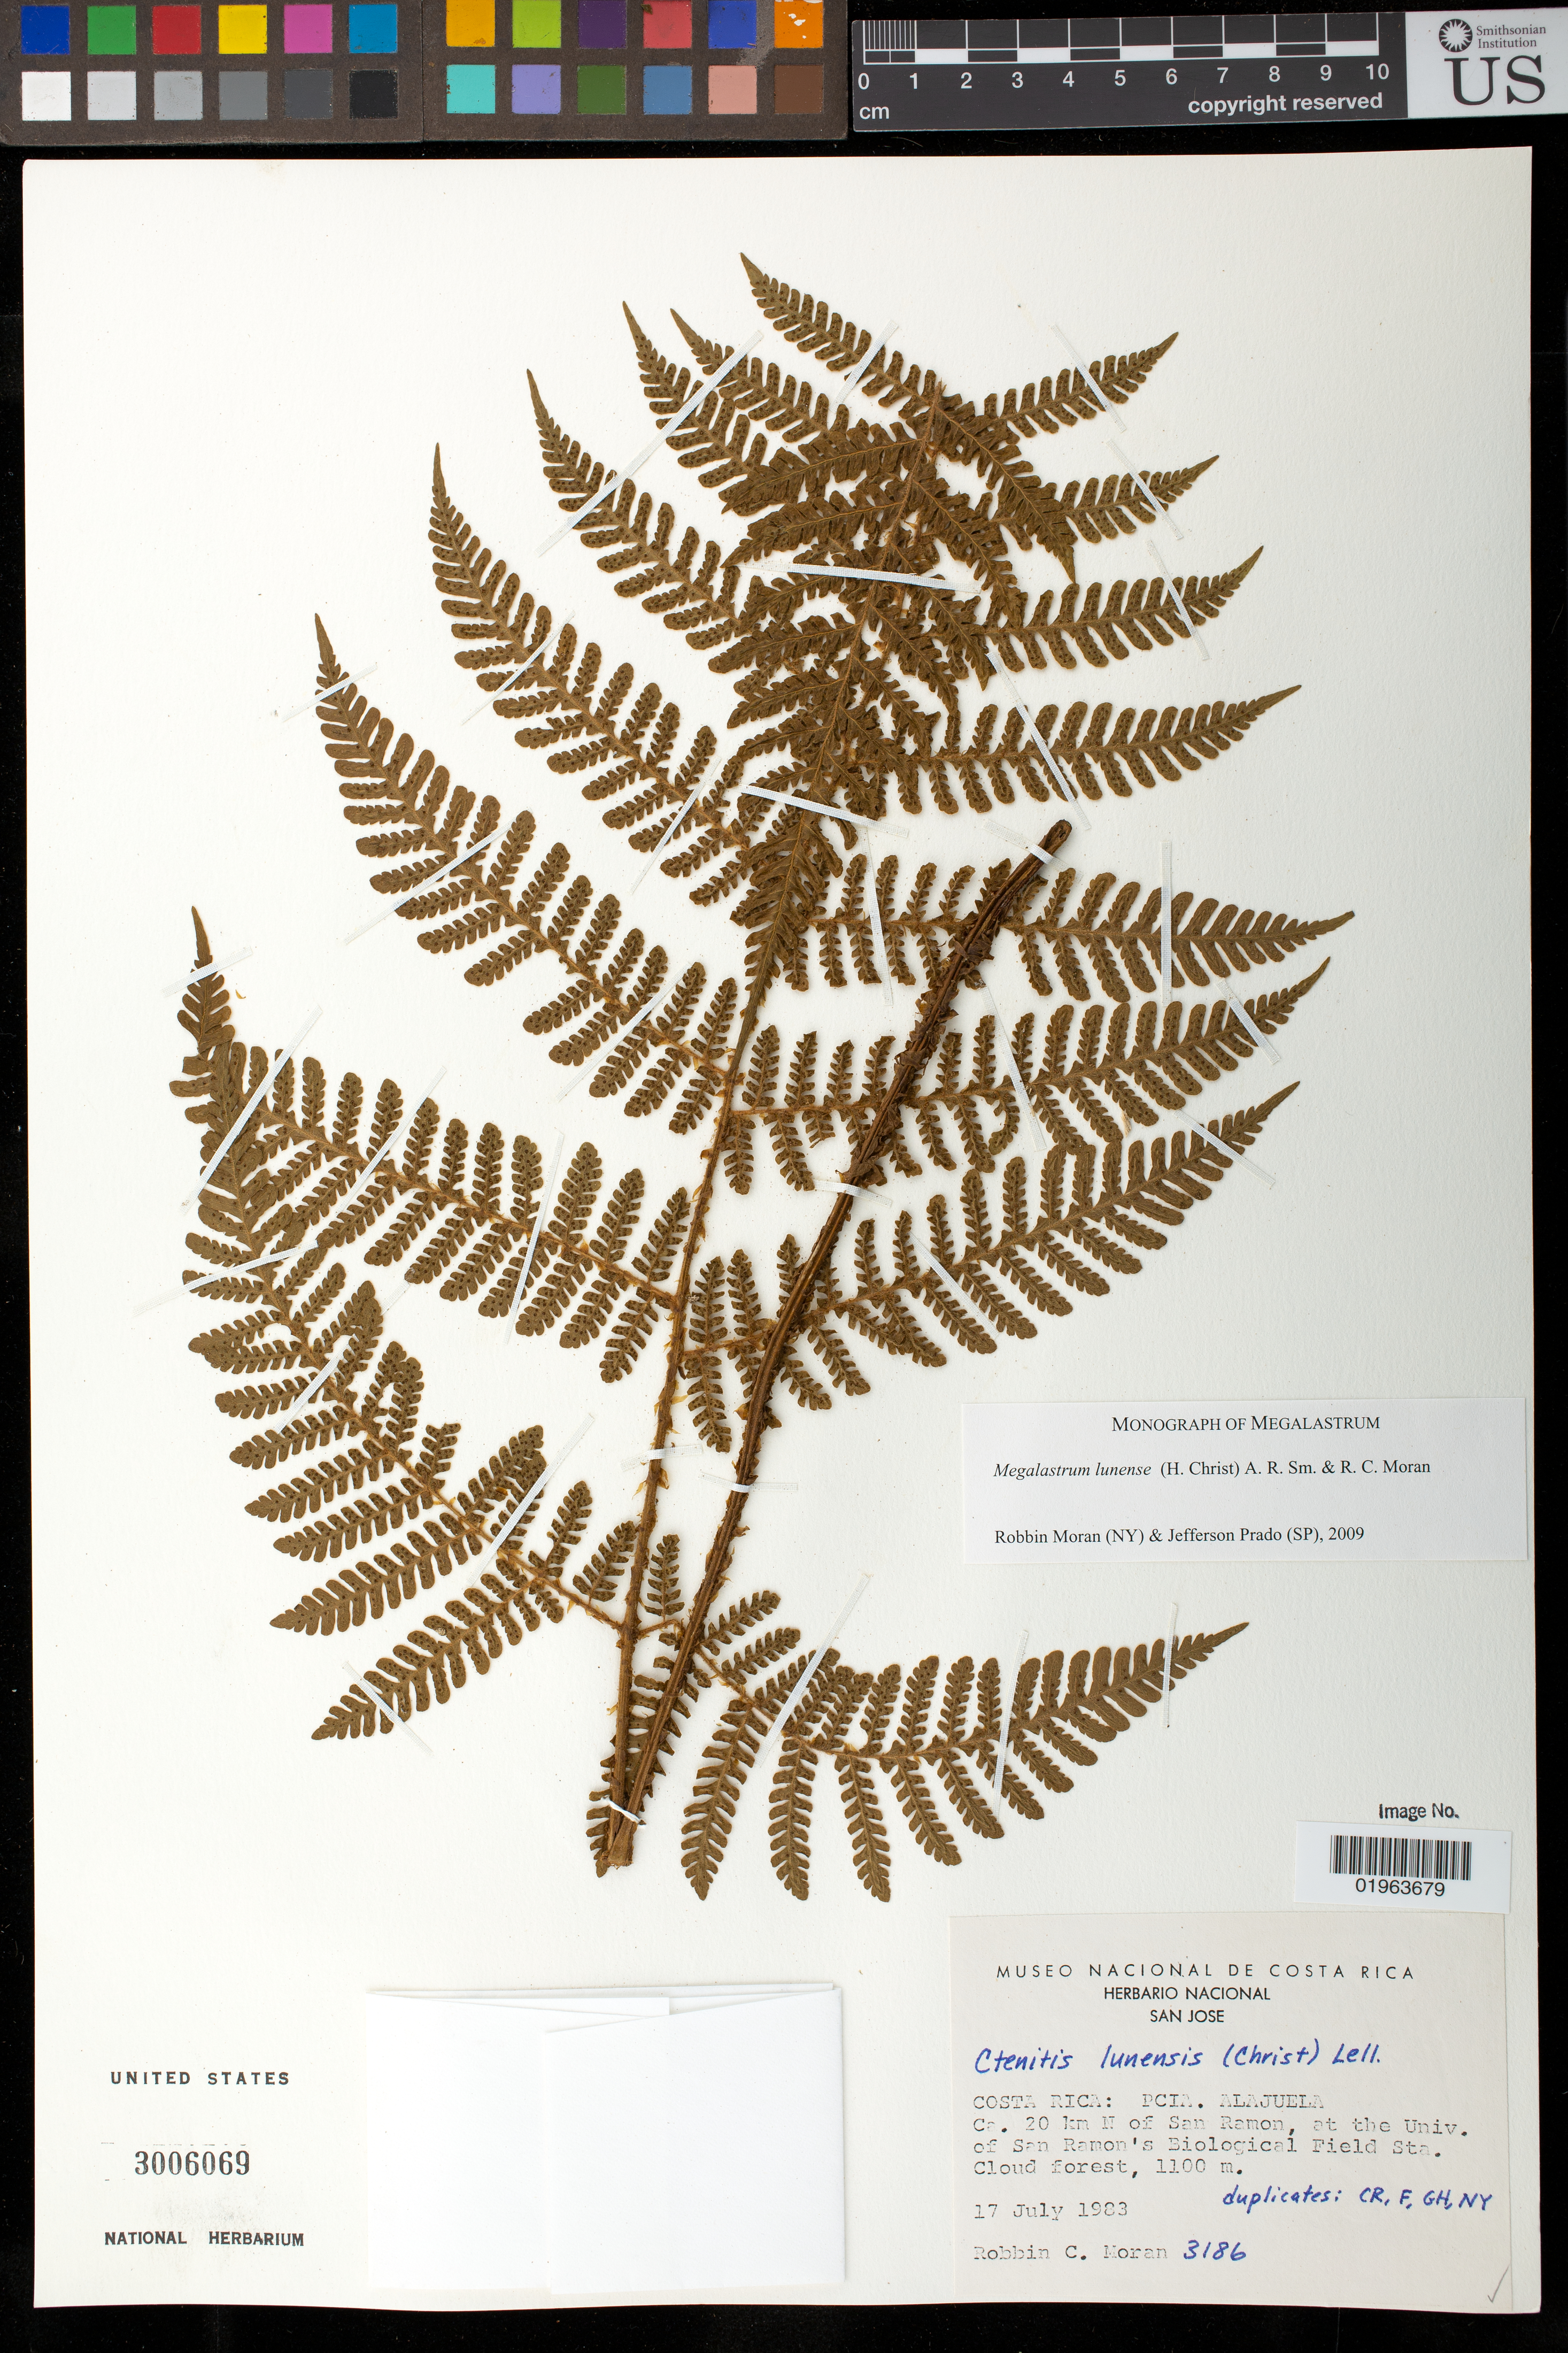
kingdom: Plantae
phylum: Tracheophyta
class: Polypodiopsida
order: Polypodiales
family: Dryopteridaceae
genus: Megalastrum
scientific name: Megalastrum lunense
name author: (Christ) A.R. Sm. & R.C. Moran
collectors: R. C. Moran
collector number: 3186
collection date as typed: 17 Jul 1983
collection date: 1983-07-17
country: Costa Rica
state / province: Alajuela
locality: Ca. 20 km N of San Ramon at University of San Ramon's biological field station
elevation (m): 1100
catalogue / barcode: US 3006069